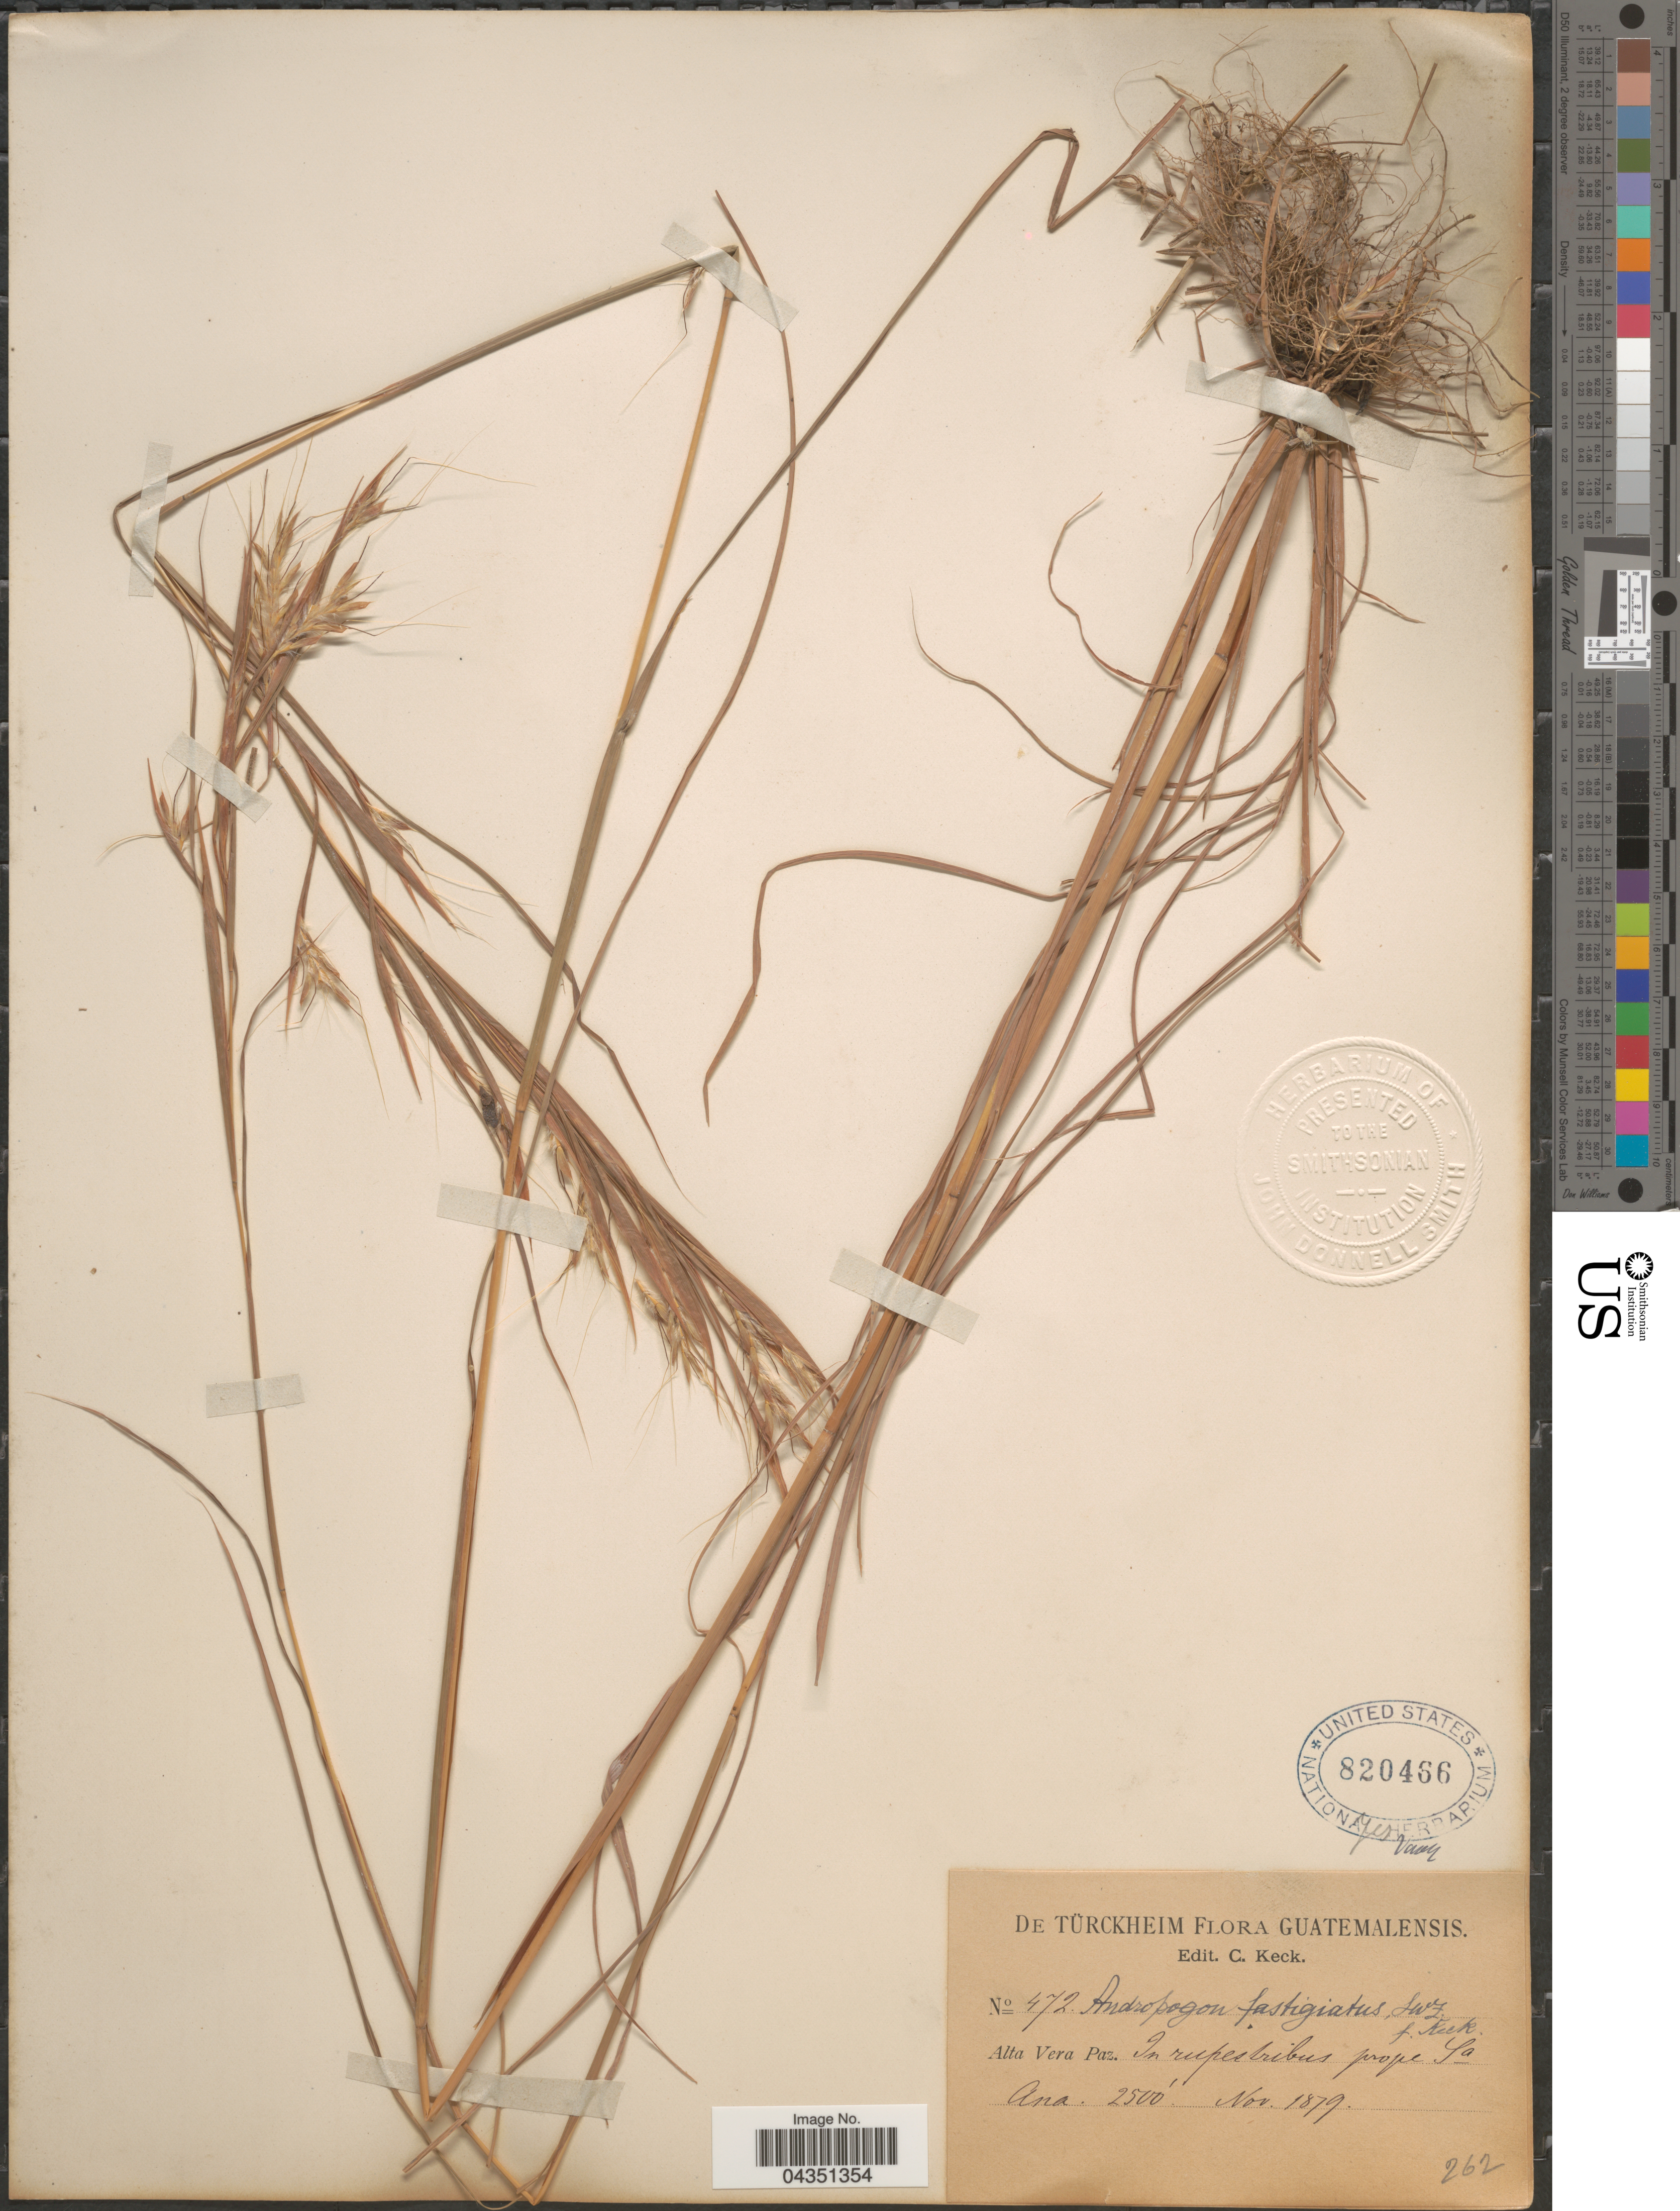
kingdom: Plantae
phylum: Tracheophyta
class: Liliopsida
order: Poales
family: Poaceae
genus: Diectomis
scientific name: Diectomis fastigiata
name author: (Sw.) P. Beauv.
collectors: -. De Türckheim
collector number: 472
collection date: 1879-11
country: Guatemala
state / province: Alta Verapaz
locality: Alta Vera Paz. In rupestribus prope Sa. Ana.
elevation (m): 762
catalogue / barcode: US 820466